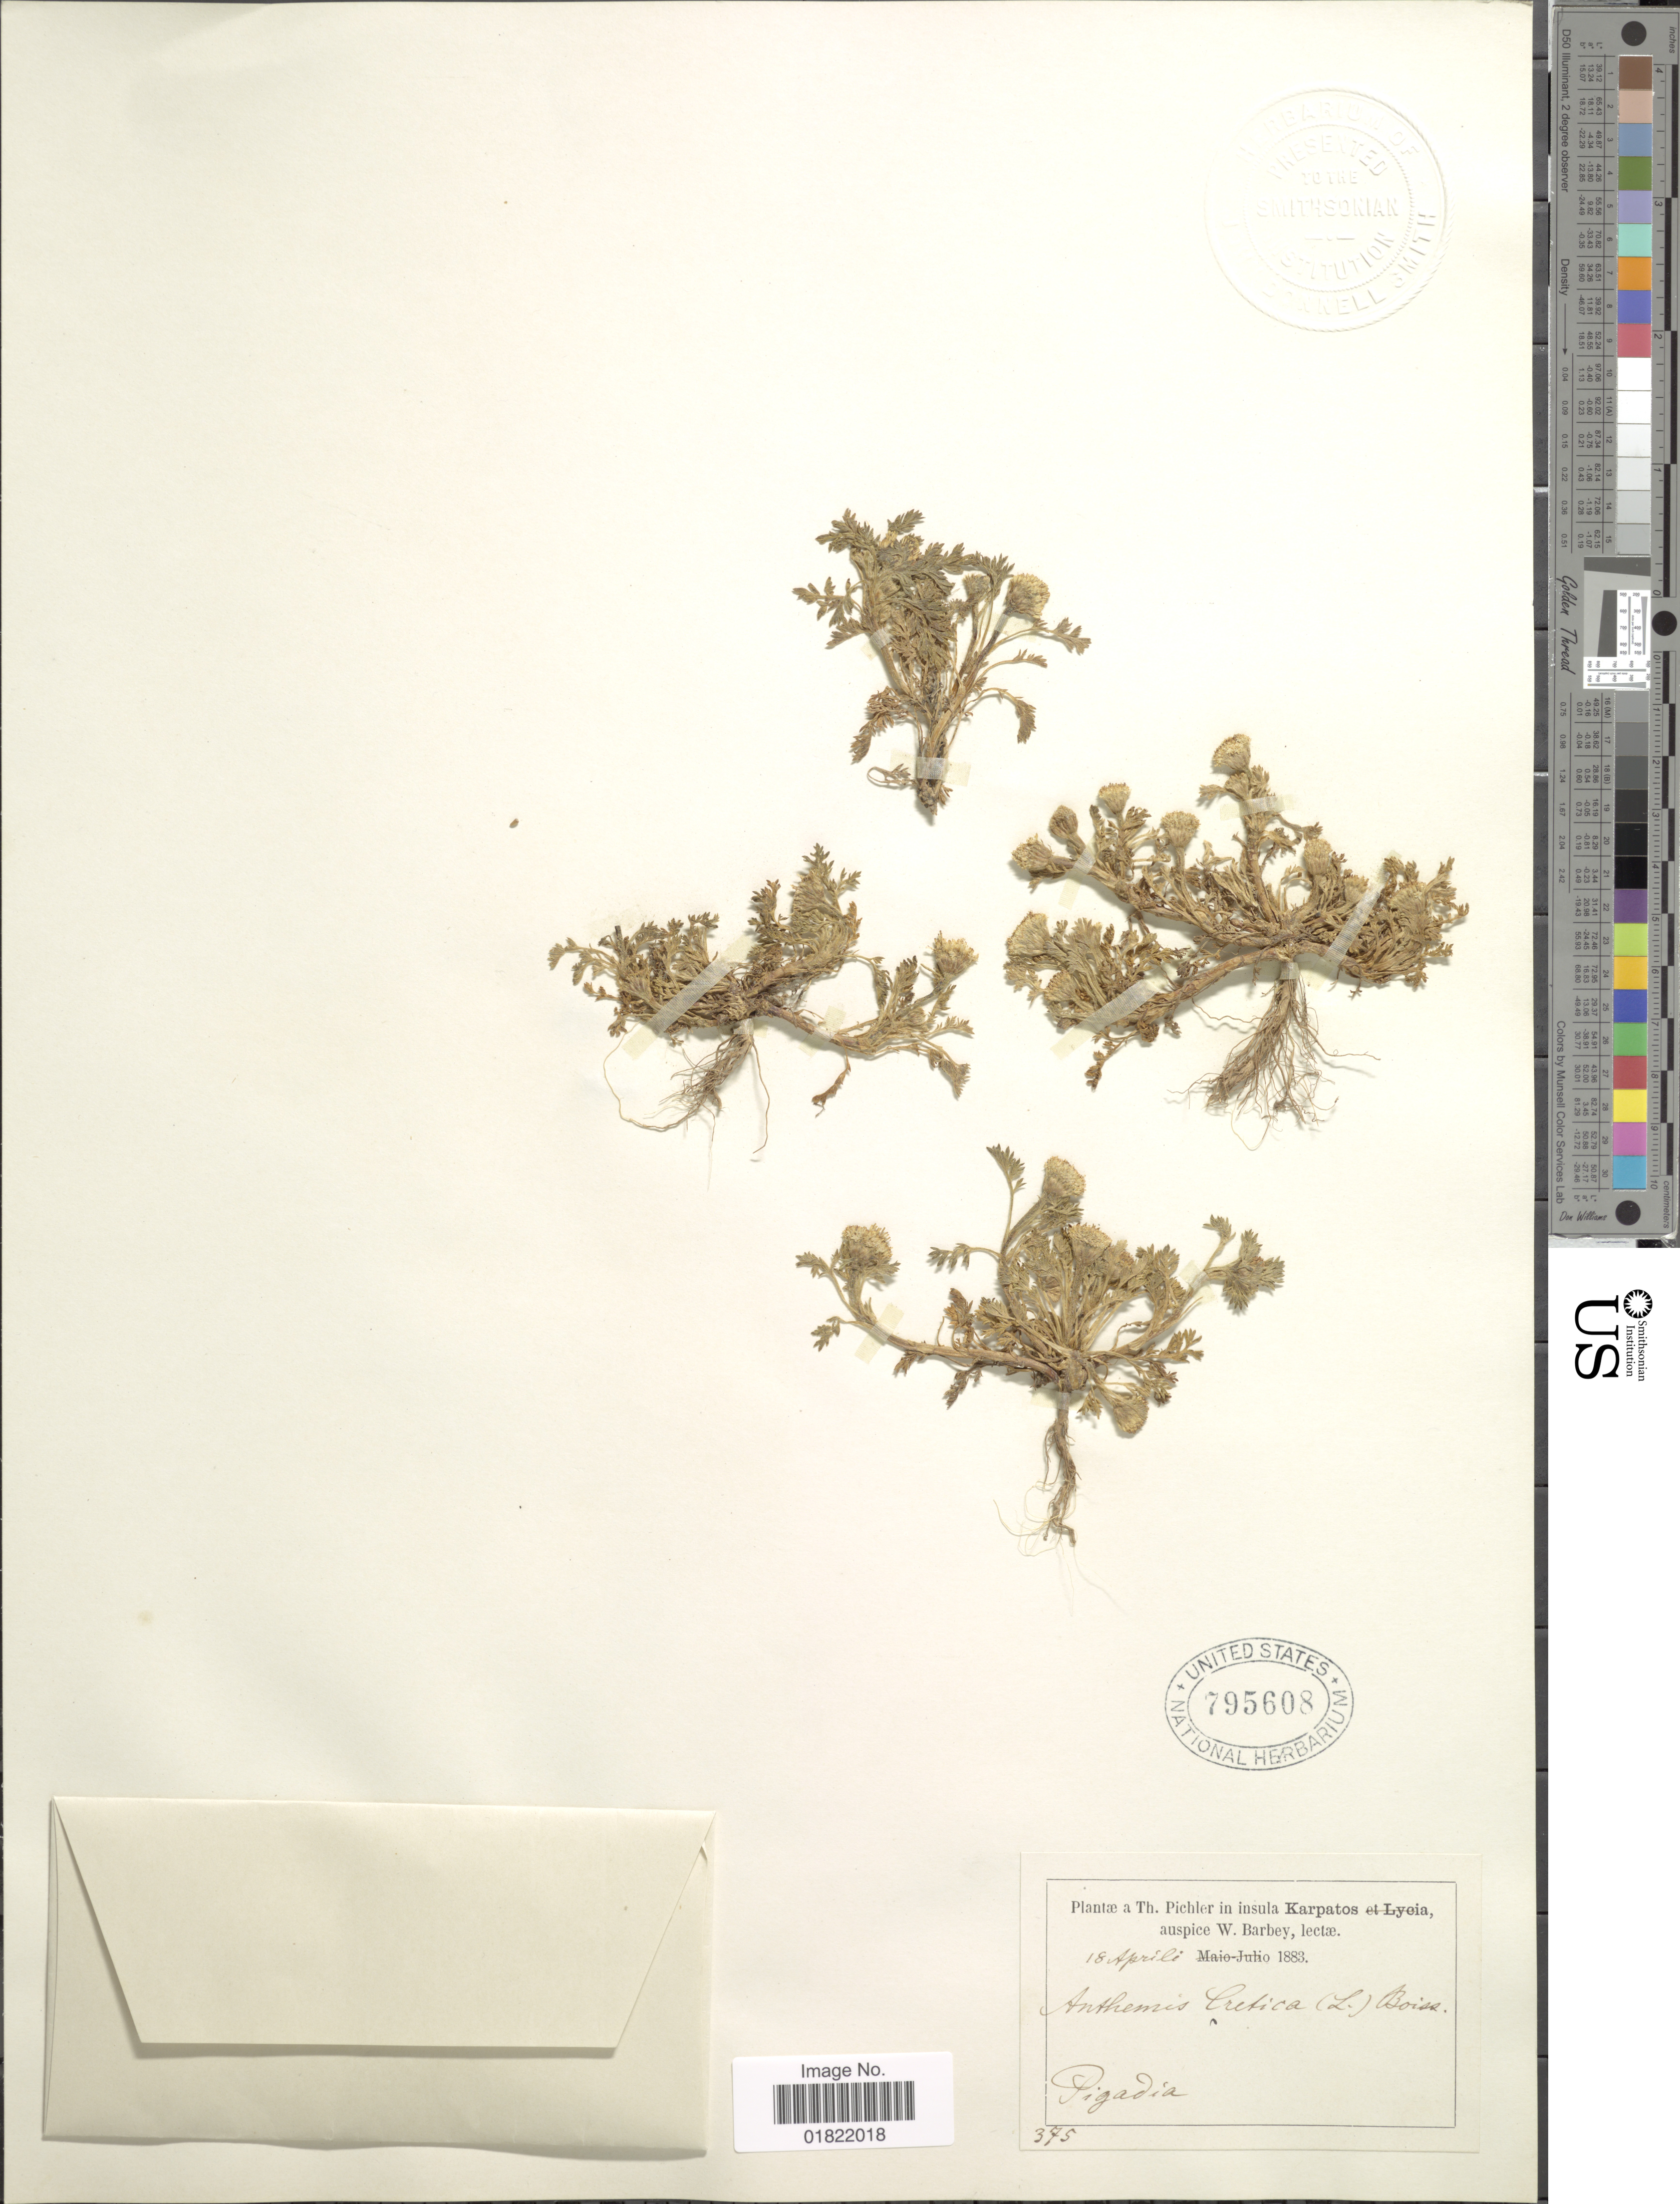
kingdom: Plantae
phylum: Tracheophyta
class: Magnoliopsida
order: Asterales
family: Asteraceae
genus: Anthemis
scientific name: Anthemis cretica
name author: L.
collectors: T. Pichler & W. Barbey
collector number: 375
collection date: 1883-04-18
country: Greece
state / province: South Aegean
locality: Karpatos, auspice W. Barbey [unsure placement] , Pigadia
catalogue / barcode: US 795608